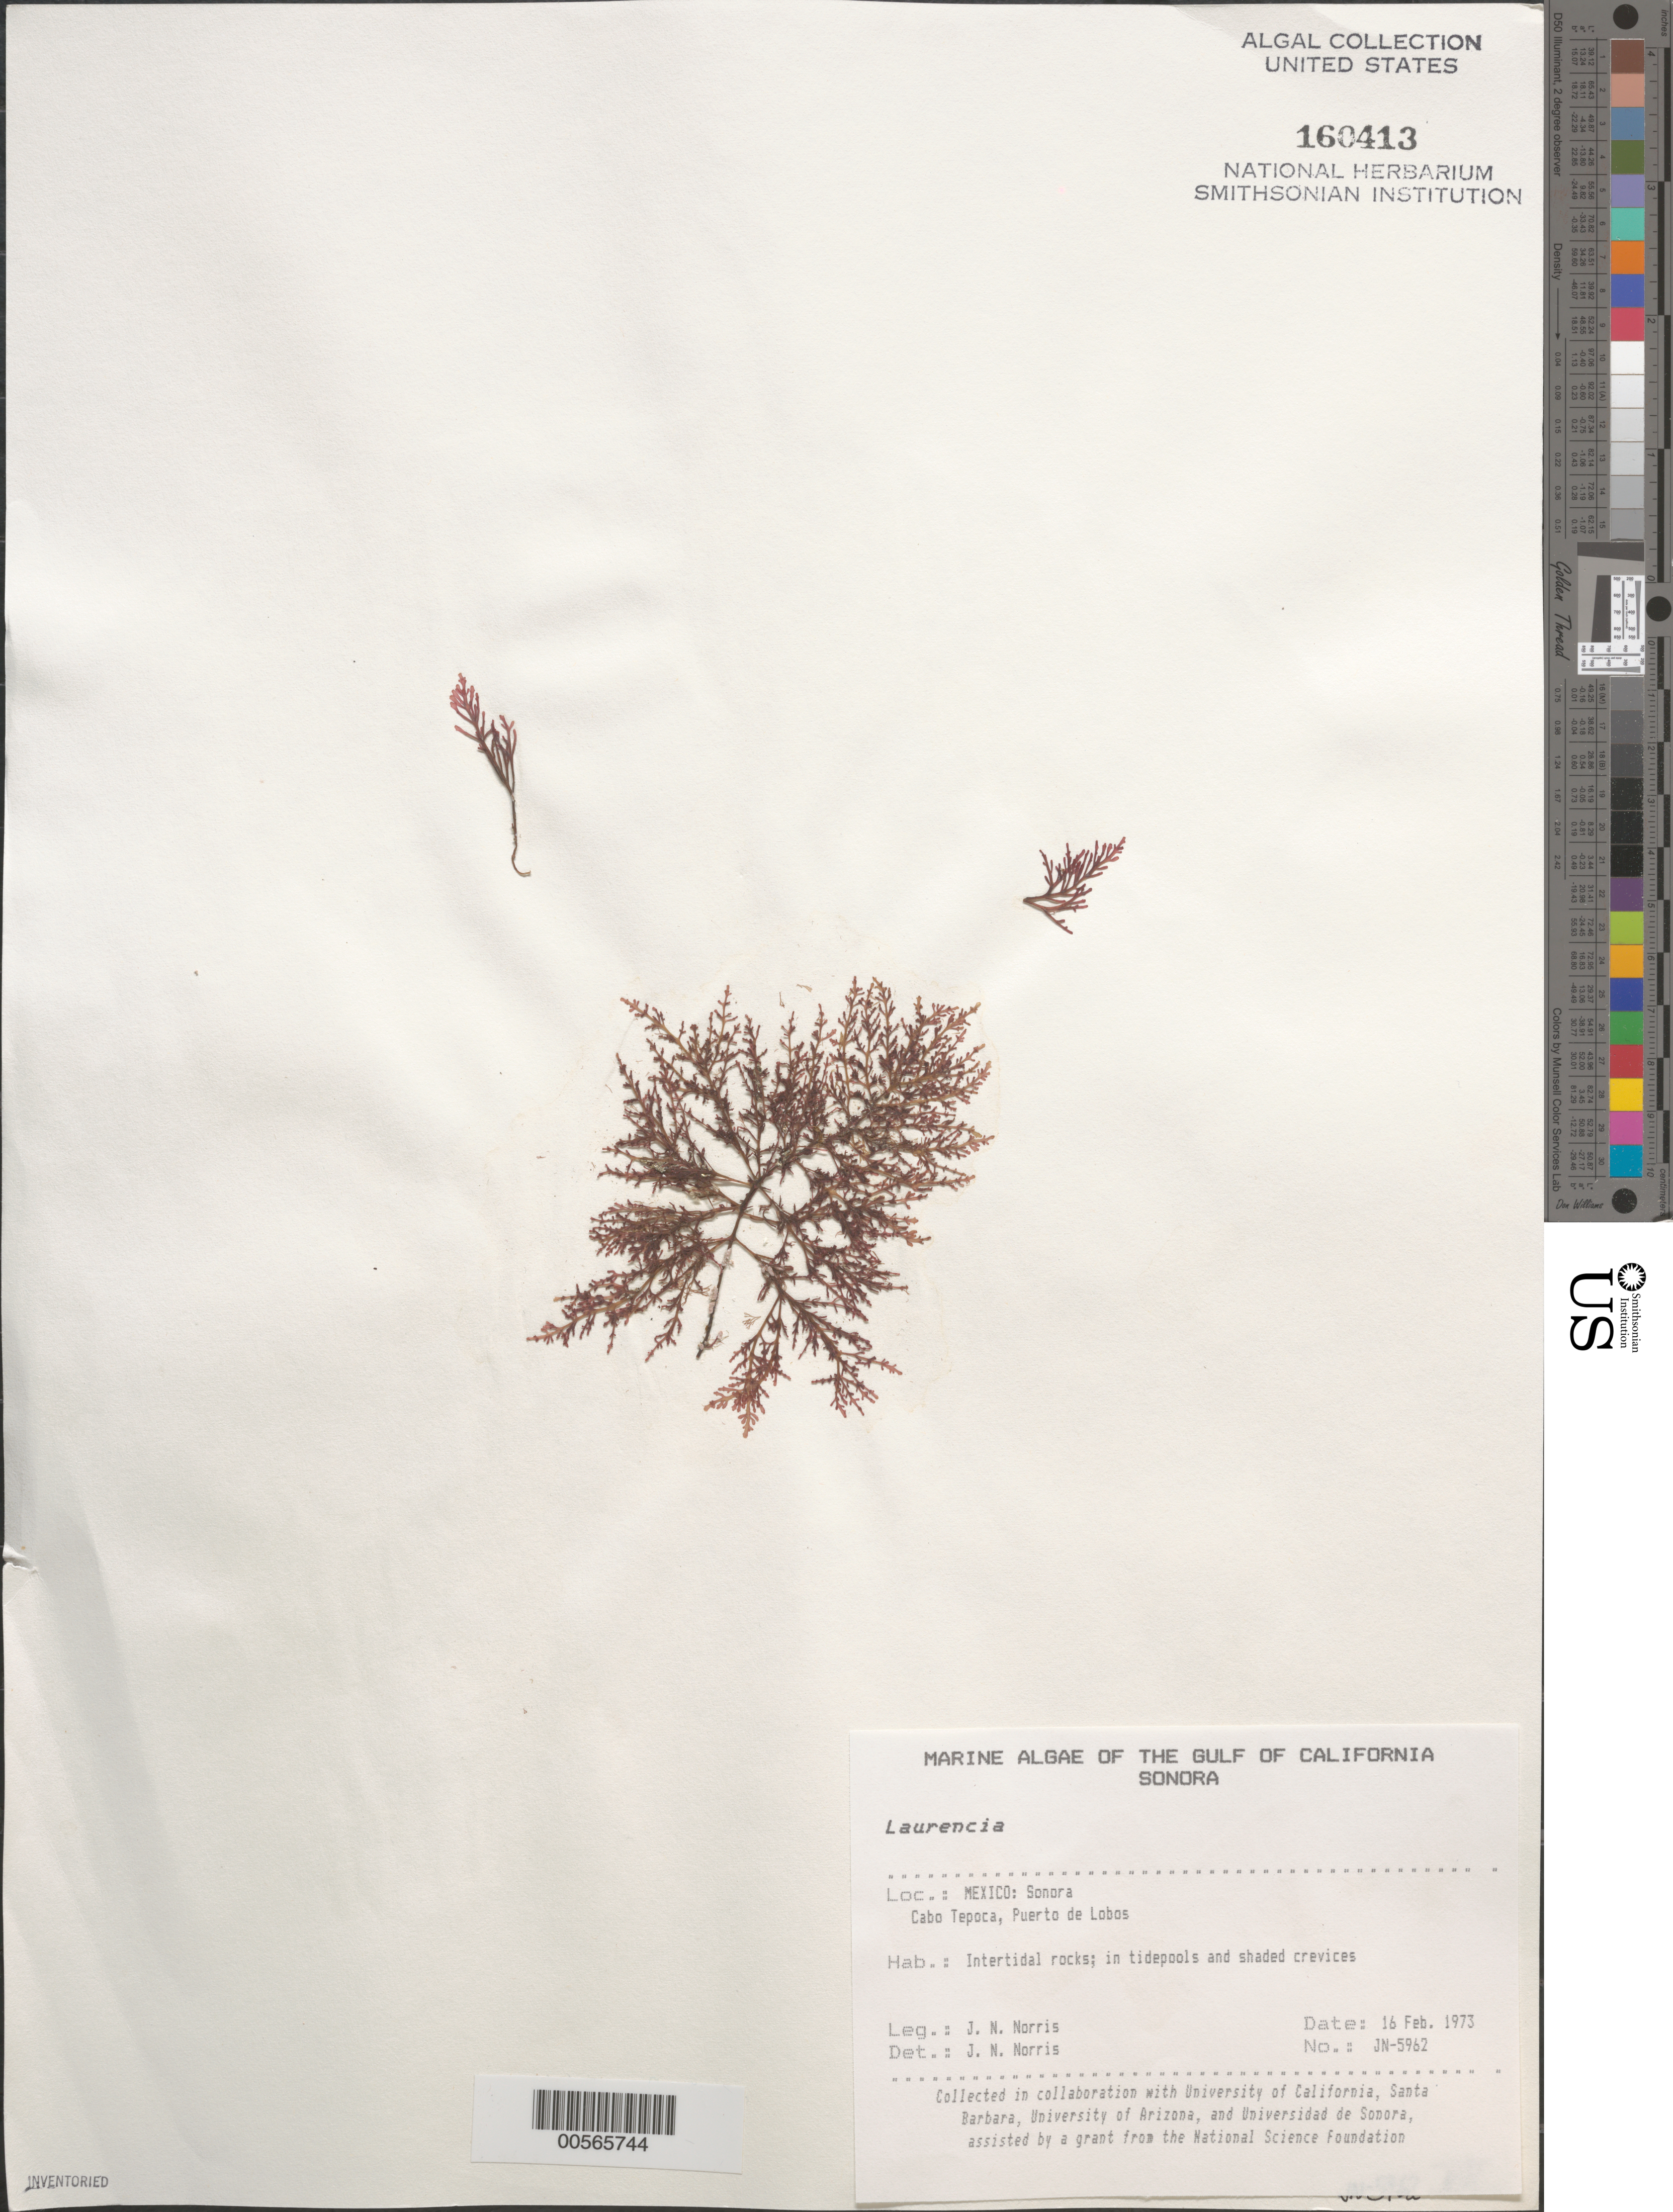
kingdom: Plantae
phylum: Rhodophyta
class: Florideophyceae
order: Ceramiales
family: Rhodomelaceae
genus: Laurencia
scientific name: Laurencia sp.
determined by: Norris, James N.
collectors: J. N. Norris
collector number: JN-5962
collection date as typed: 16 Feb 1973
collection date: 1973-02-16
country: Mexico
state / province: Sonora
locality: Cabo Tepoca, Puerto de Lobos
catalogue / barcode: US 160413